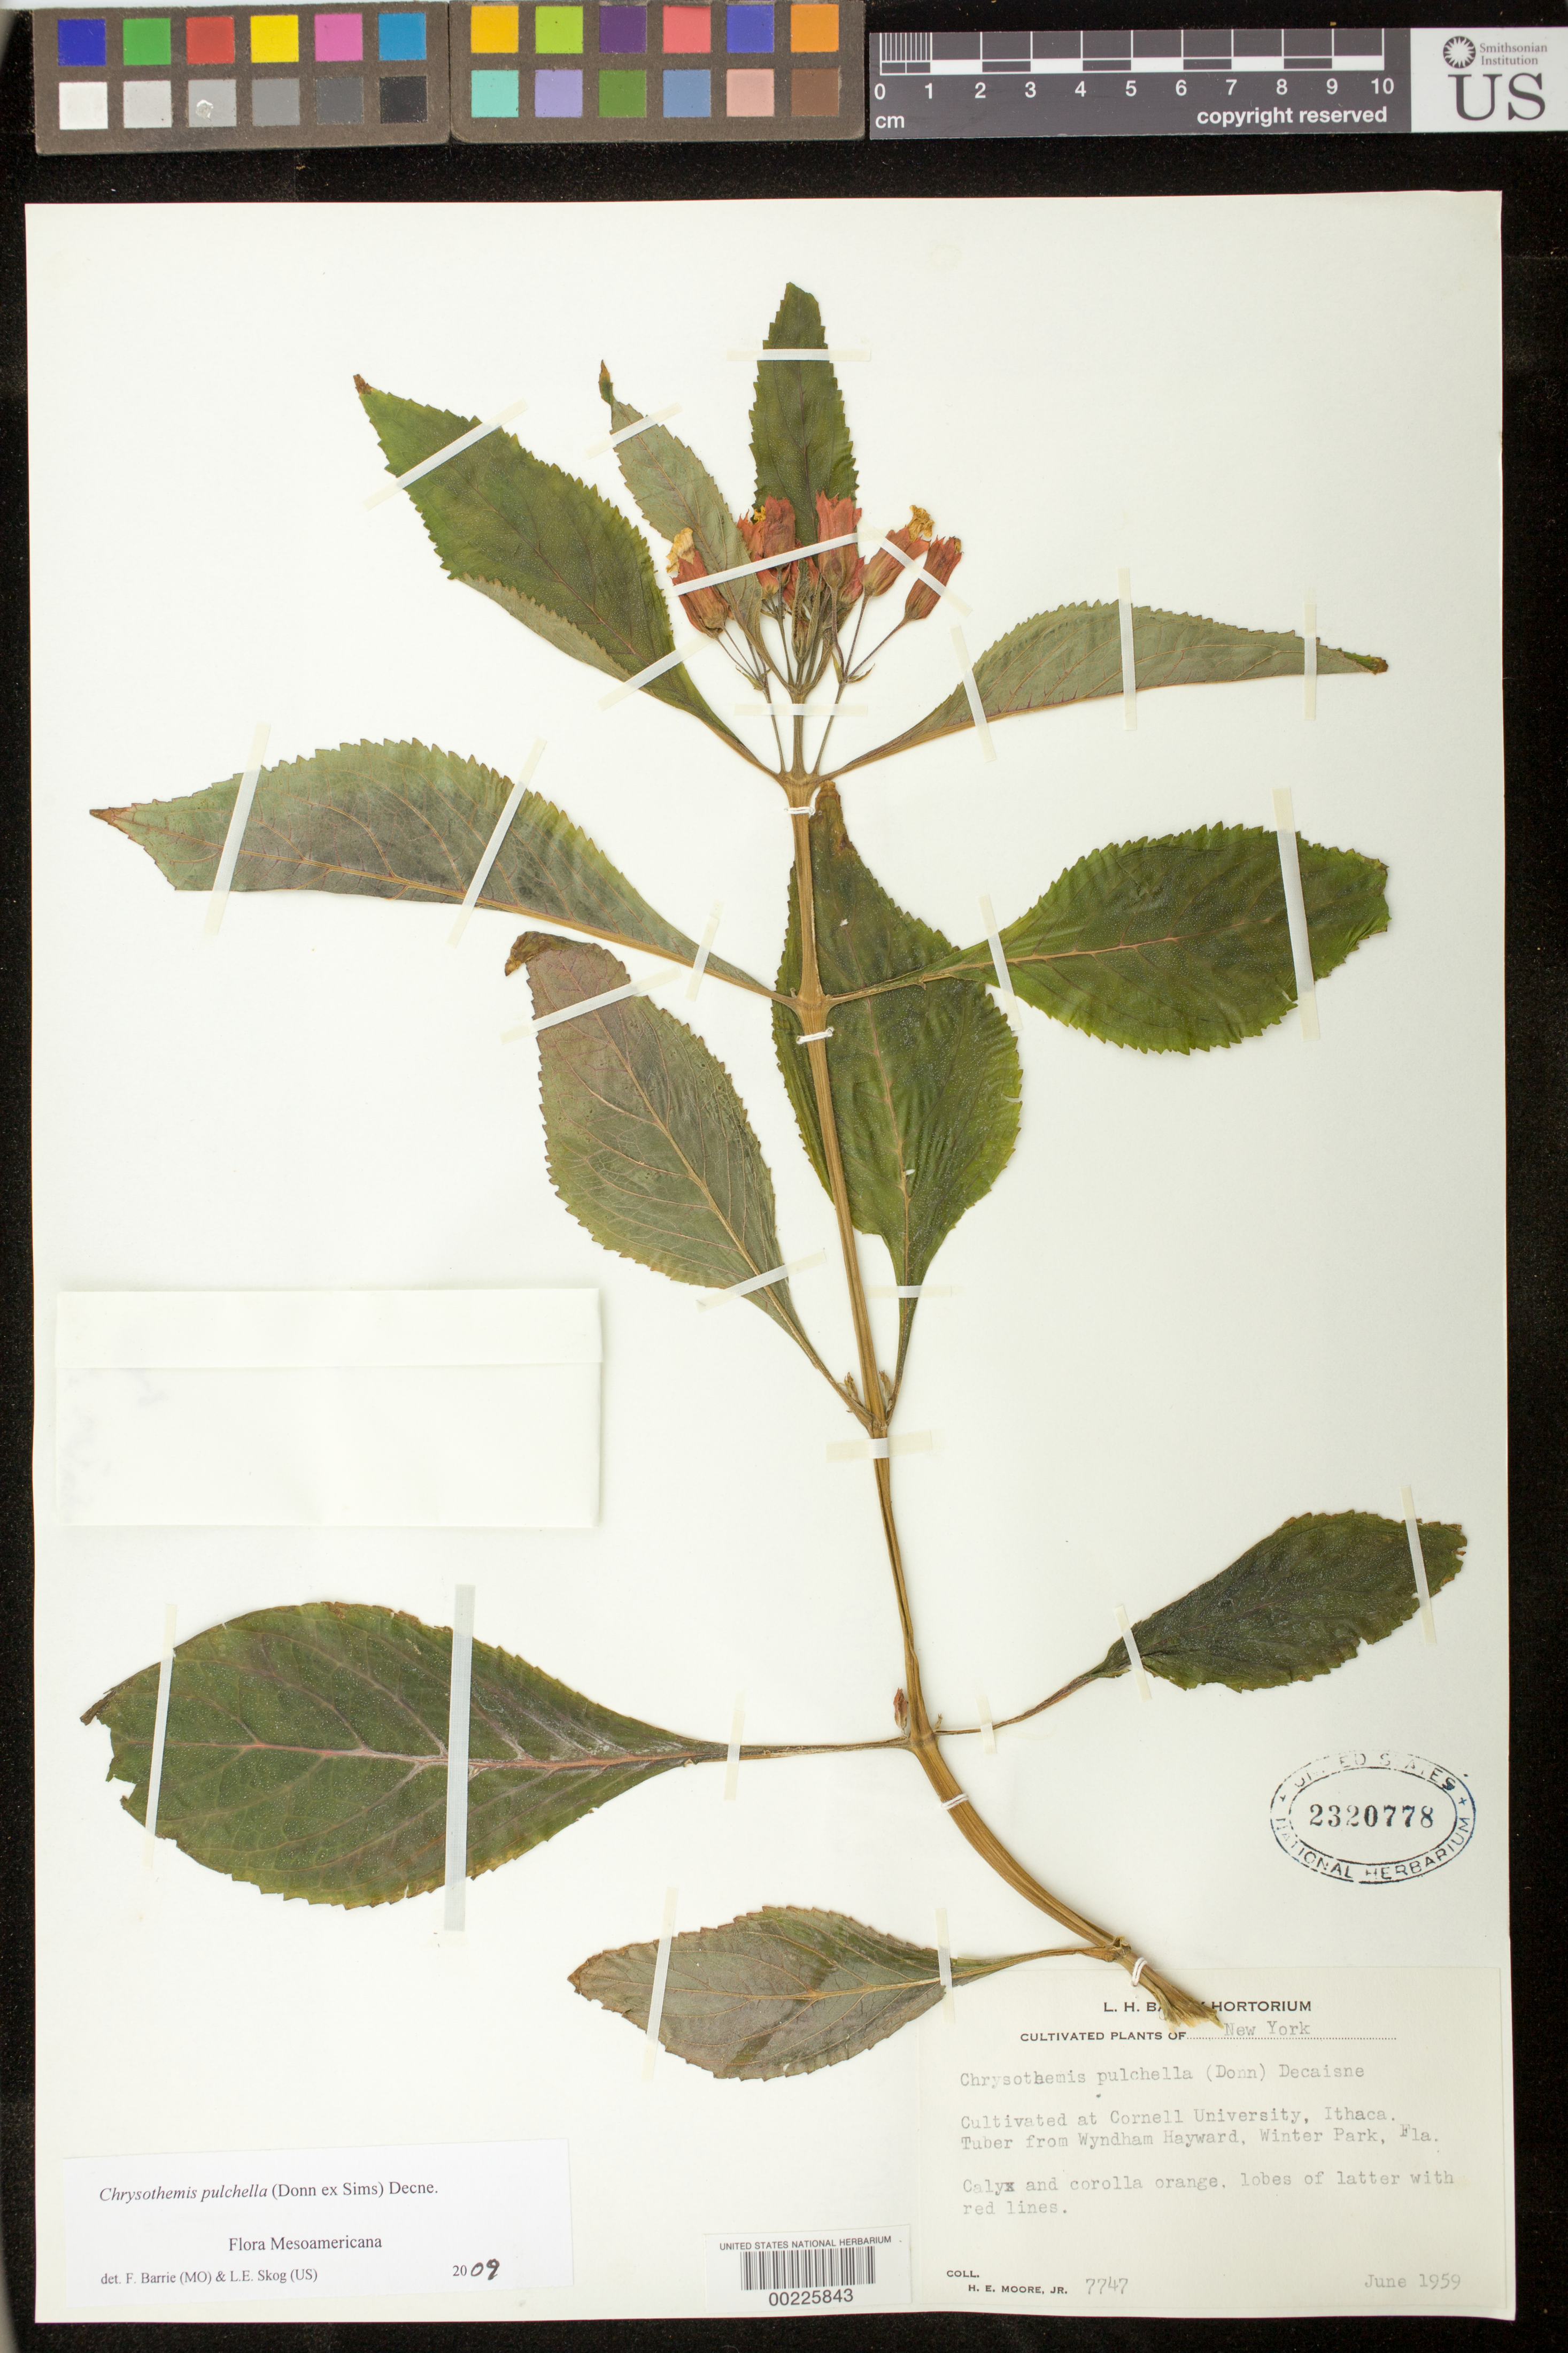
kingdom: Plantae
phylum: Tracheophyta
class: Magnoliopsida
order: Lamiales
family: Gesneriaceae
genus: Chrysothemis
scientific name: Chrysothemis pulchella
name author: (Donn ex Sims) Decne.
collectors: H. E. Moore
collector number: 7747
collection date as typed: Jun 1959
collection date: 1959-06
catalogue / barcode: US 2320778